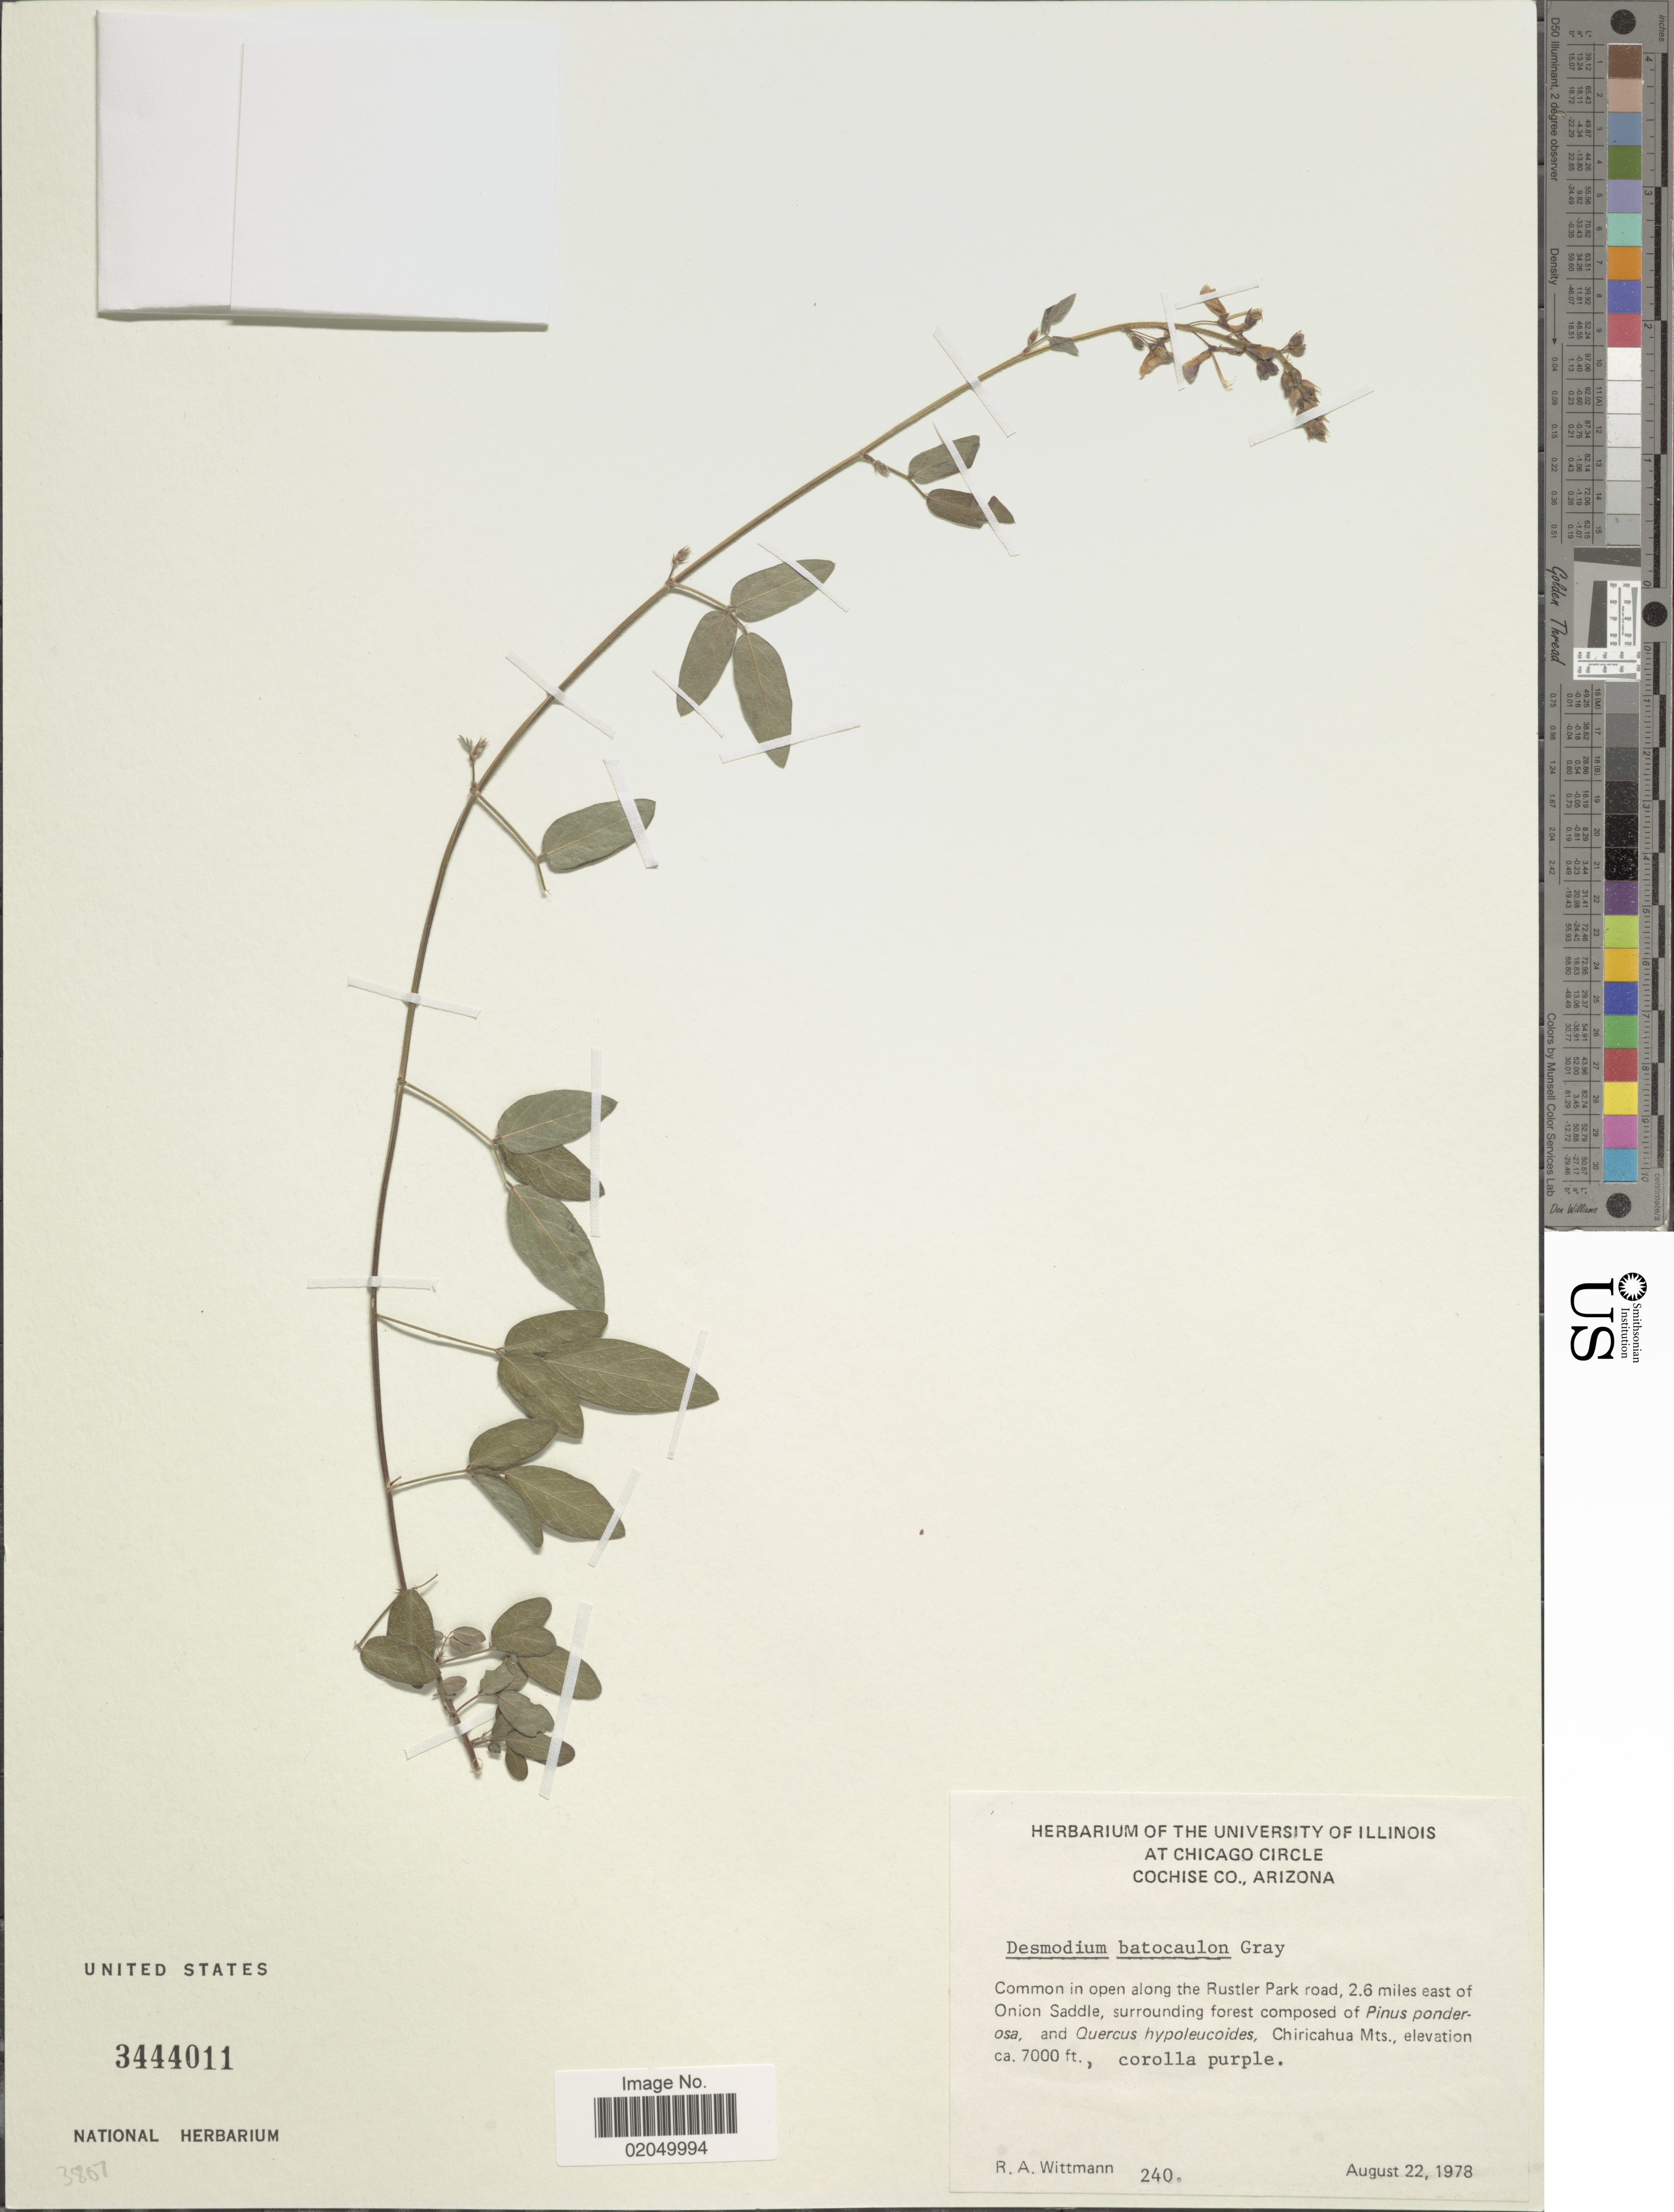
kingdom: Plantae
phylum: Tracheophyta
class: Magnoliopsida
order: Fabales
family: Fabaceae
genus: Desmodium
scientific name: Desmodium batocaulon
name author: A. Gray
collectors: R. Wittmann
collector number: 240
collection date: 1978-08-22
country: United States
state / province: Arizona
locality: Cochise Co. 2.6 miles east of Onion Saddle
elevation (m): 2134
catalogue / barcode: US 3444011